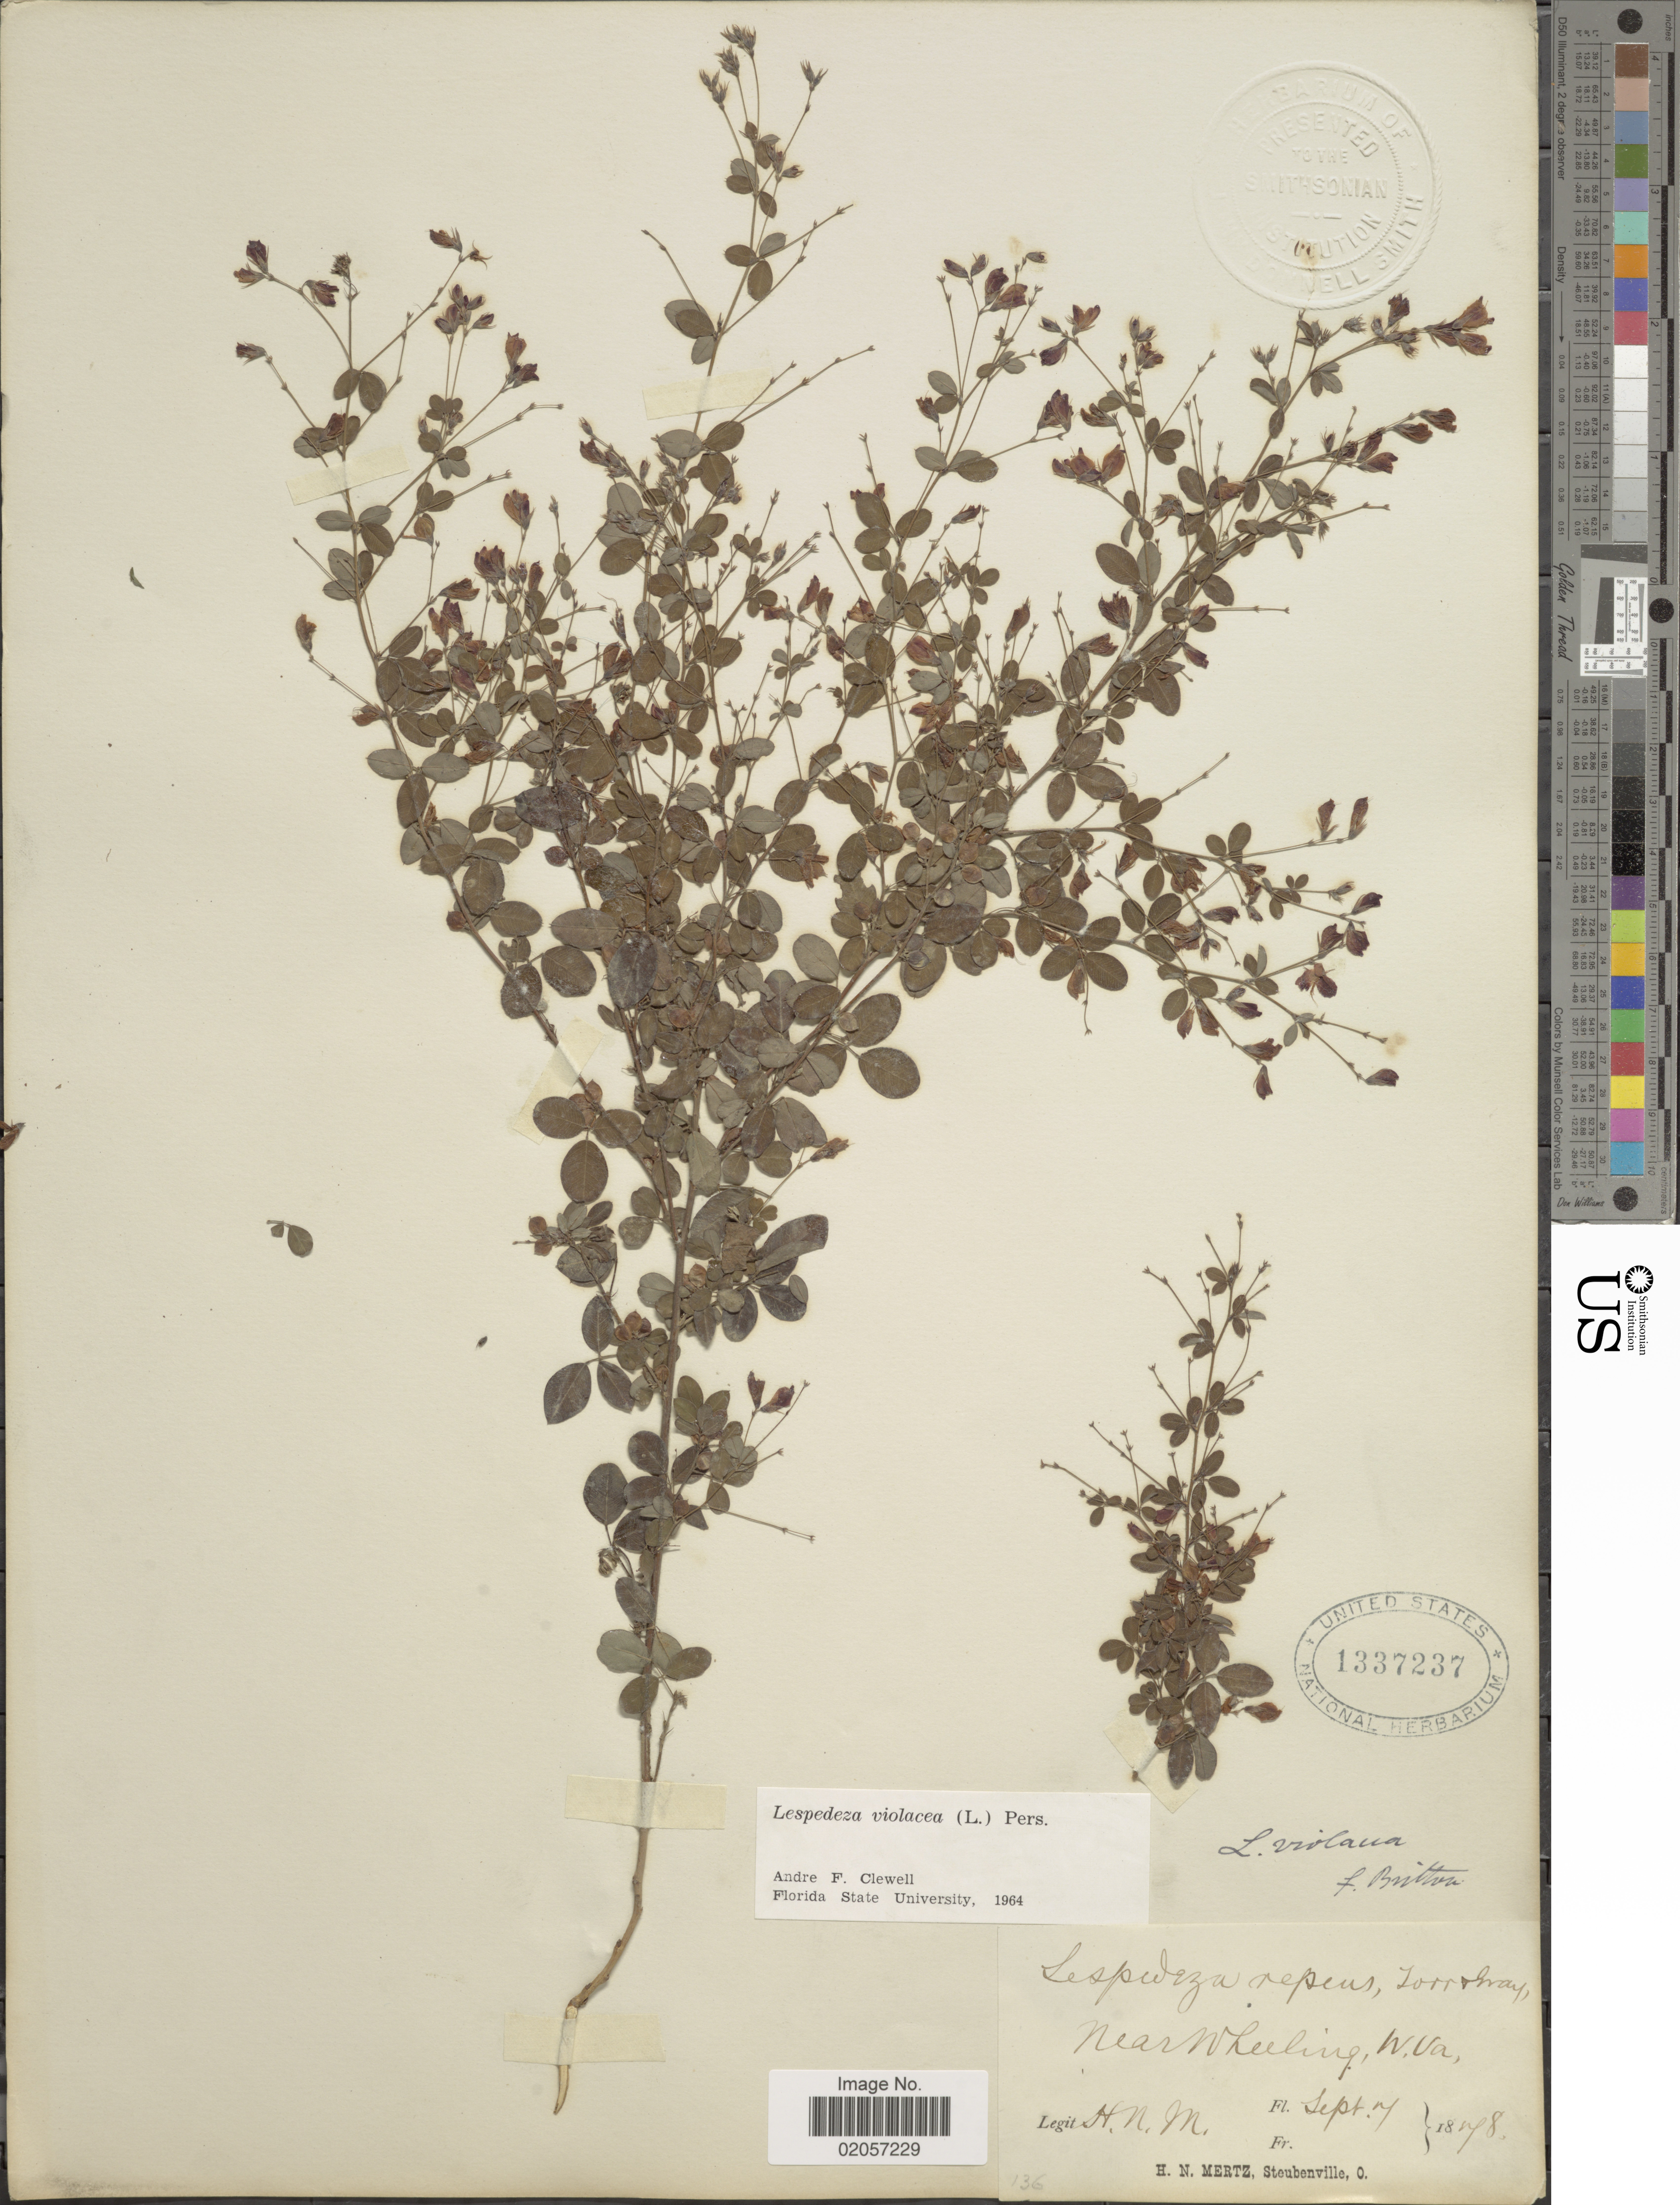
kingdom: Plantae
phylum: Tracheophyta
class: Magnoliopsida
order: Fabales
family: Fabaceae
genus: Lespedeza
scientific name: Lespedeza violacea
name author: (L.) Pers.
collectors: H. Mertz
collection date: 1878-09-07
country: United States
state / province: West Virginia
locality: Near Wheeling, W. Va.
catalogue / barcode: US 1337237